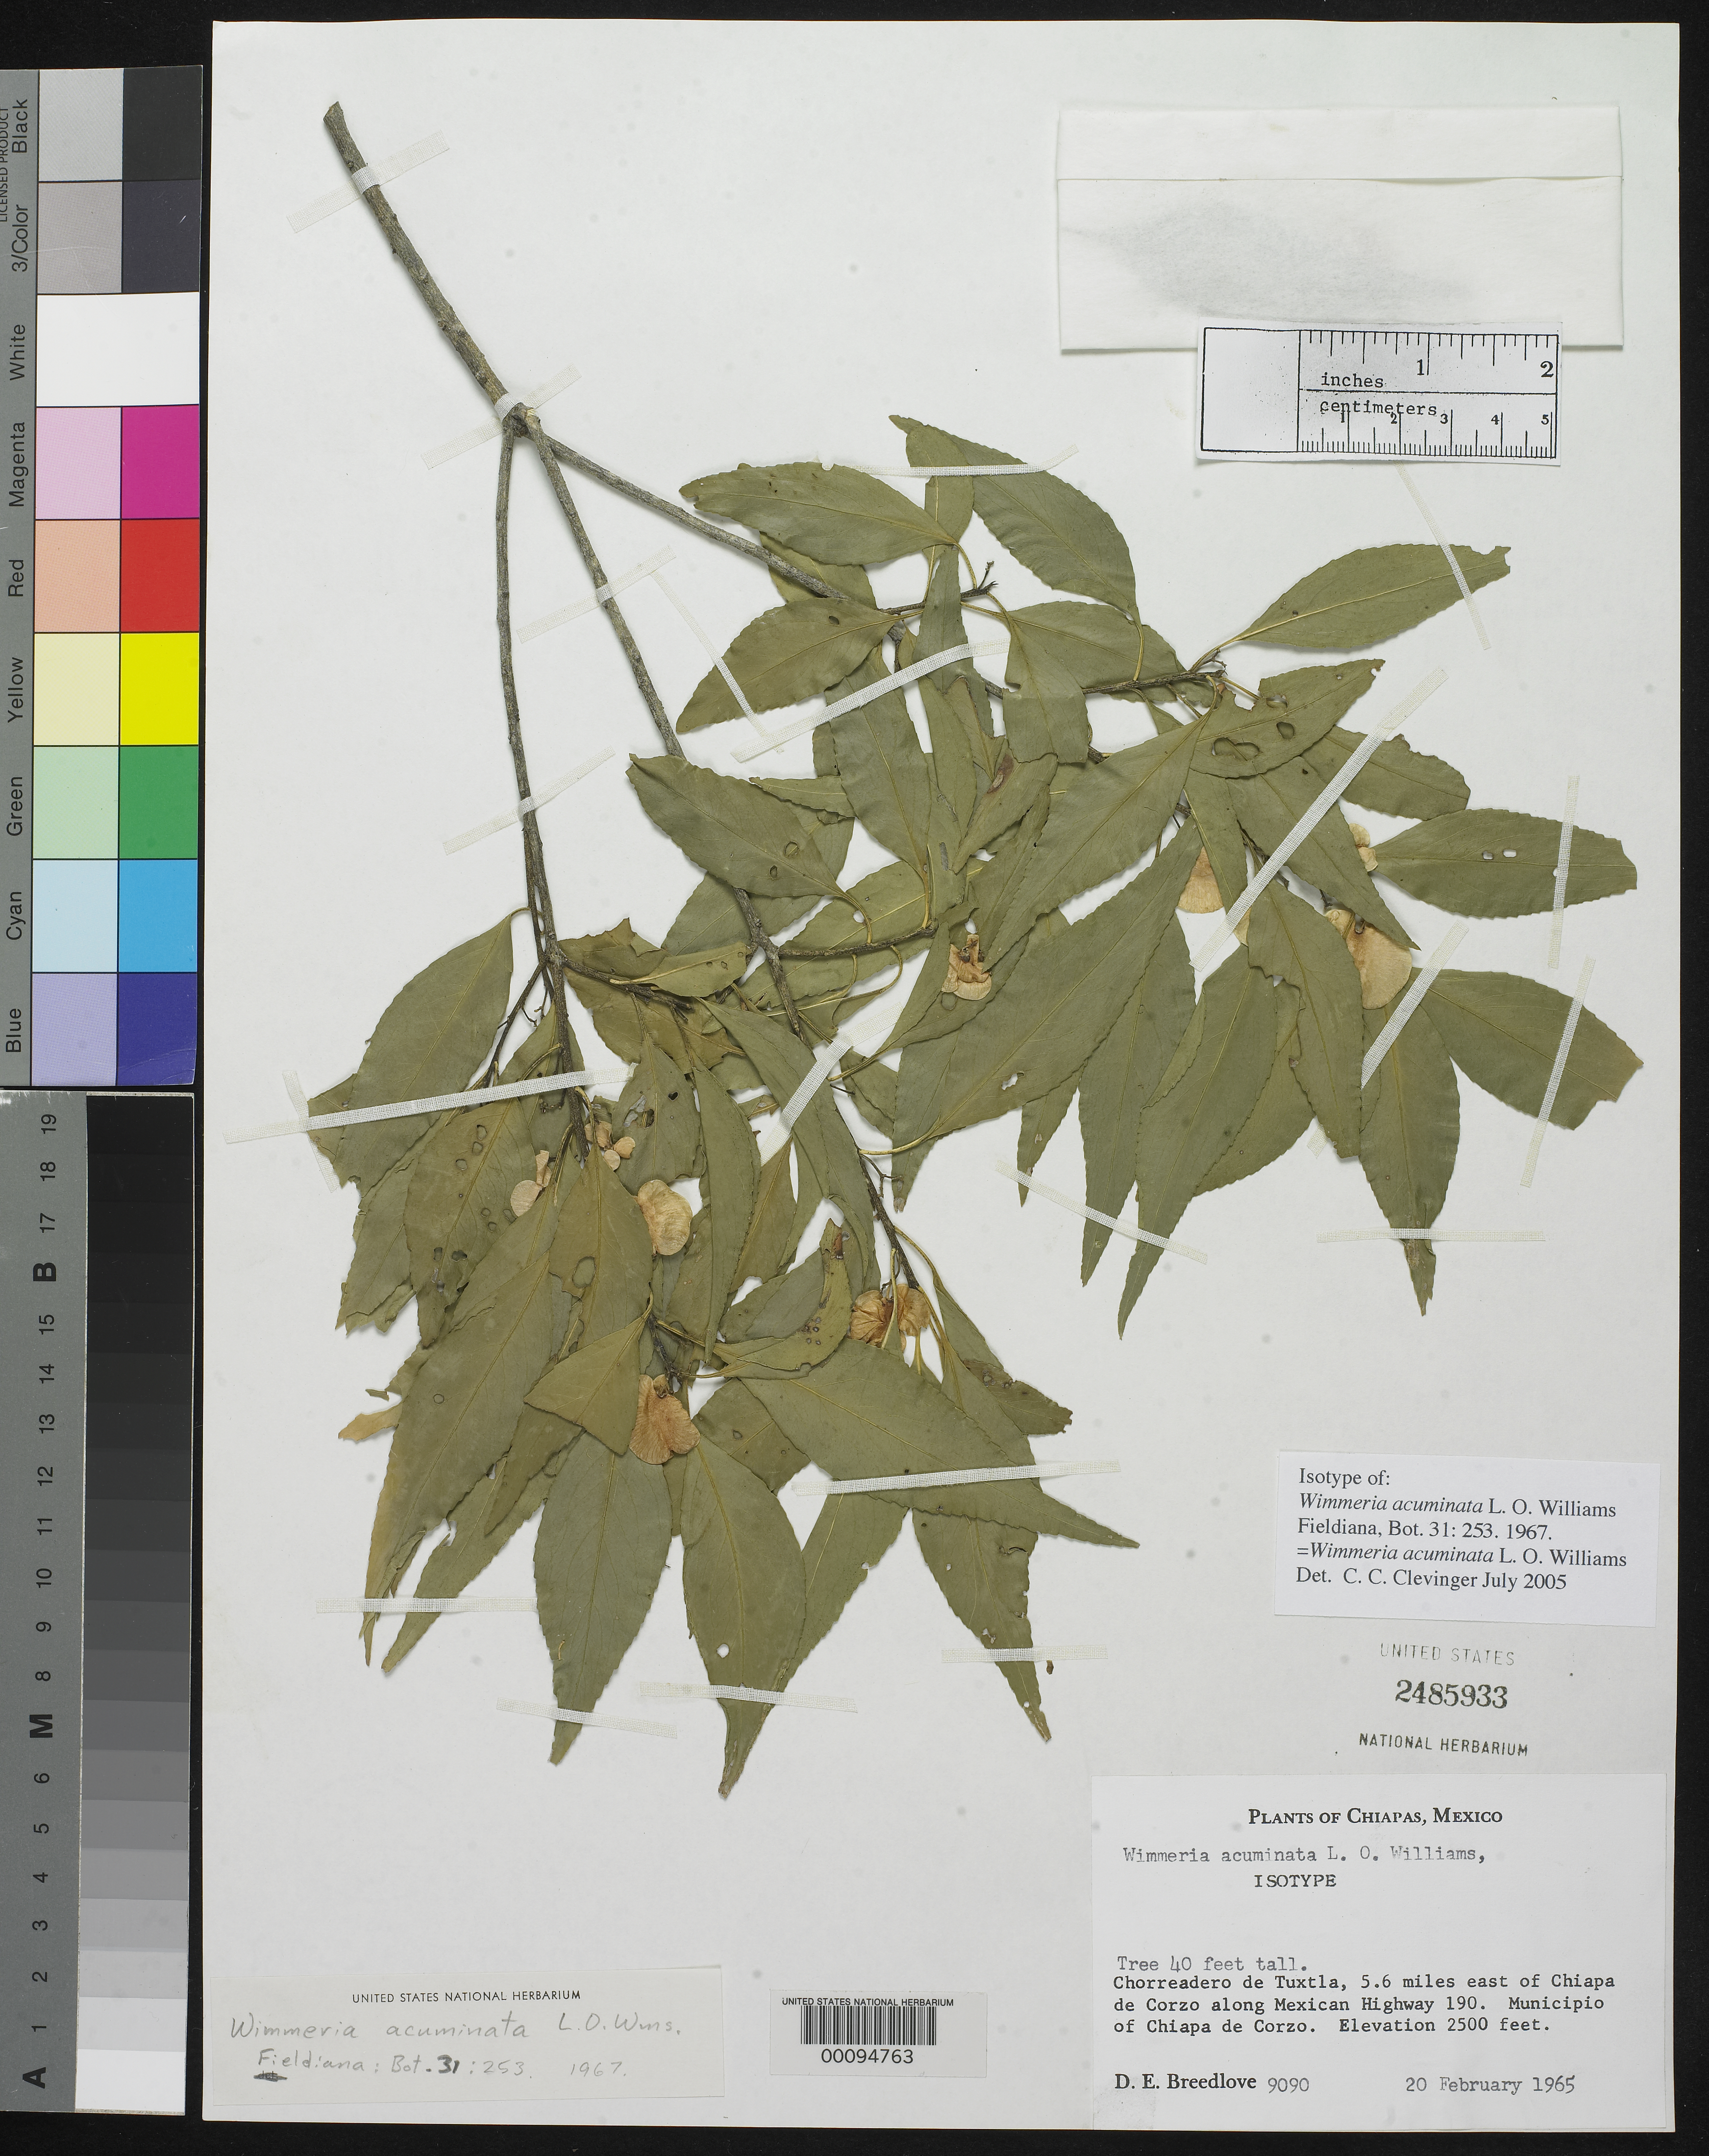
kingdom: Plantae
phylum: Tracheophyta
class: Magnoliopsida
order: Celastrales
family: Celastraceae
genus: Wimmeria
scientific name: Wimmeria acuminata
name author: L.O. Williams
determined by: Clevinger, C. C.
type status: Isotype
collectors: D. E. Breedlove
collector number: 9090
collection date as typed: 20 Feb 1965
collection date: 1965-02-20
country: Mexico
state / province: Chiapas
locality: Chiapa de Corza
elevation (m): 762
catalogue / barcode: US 2485933